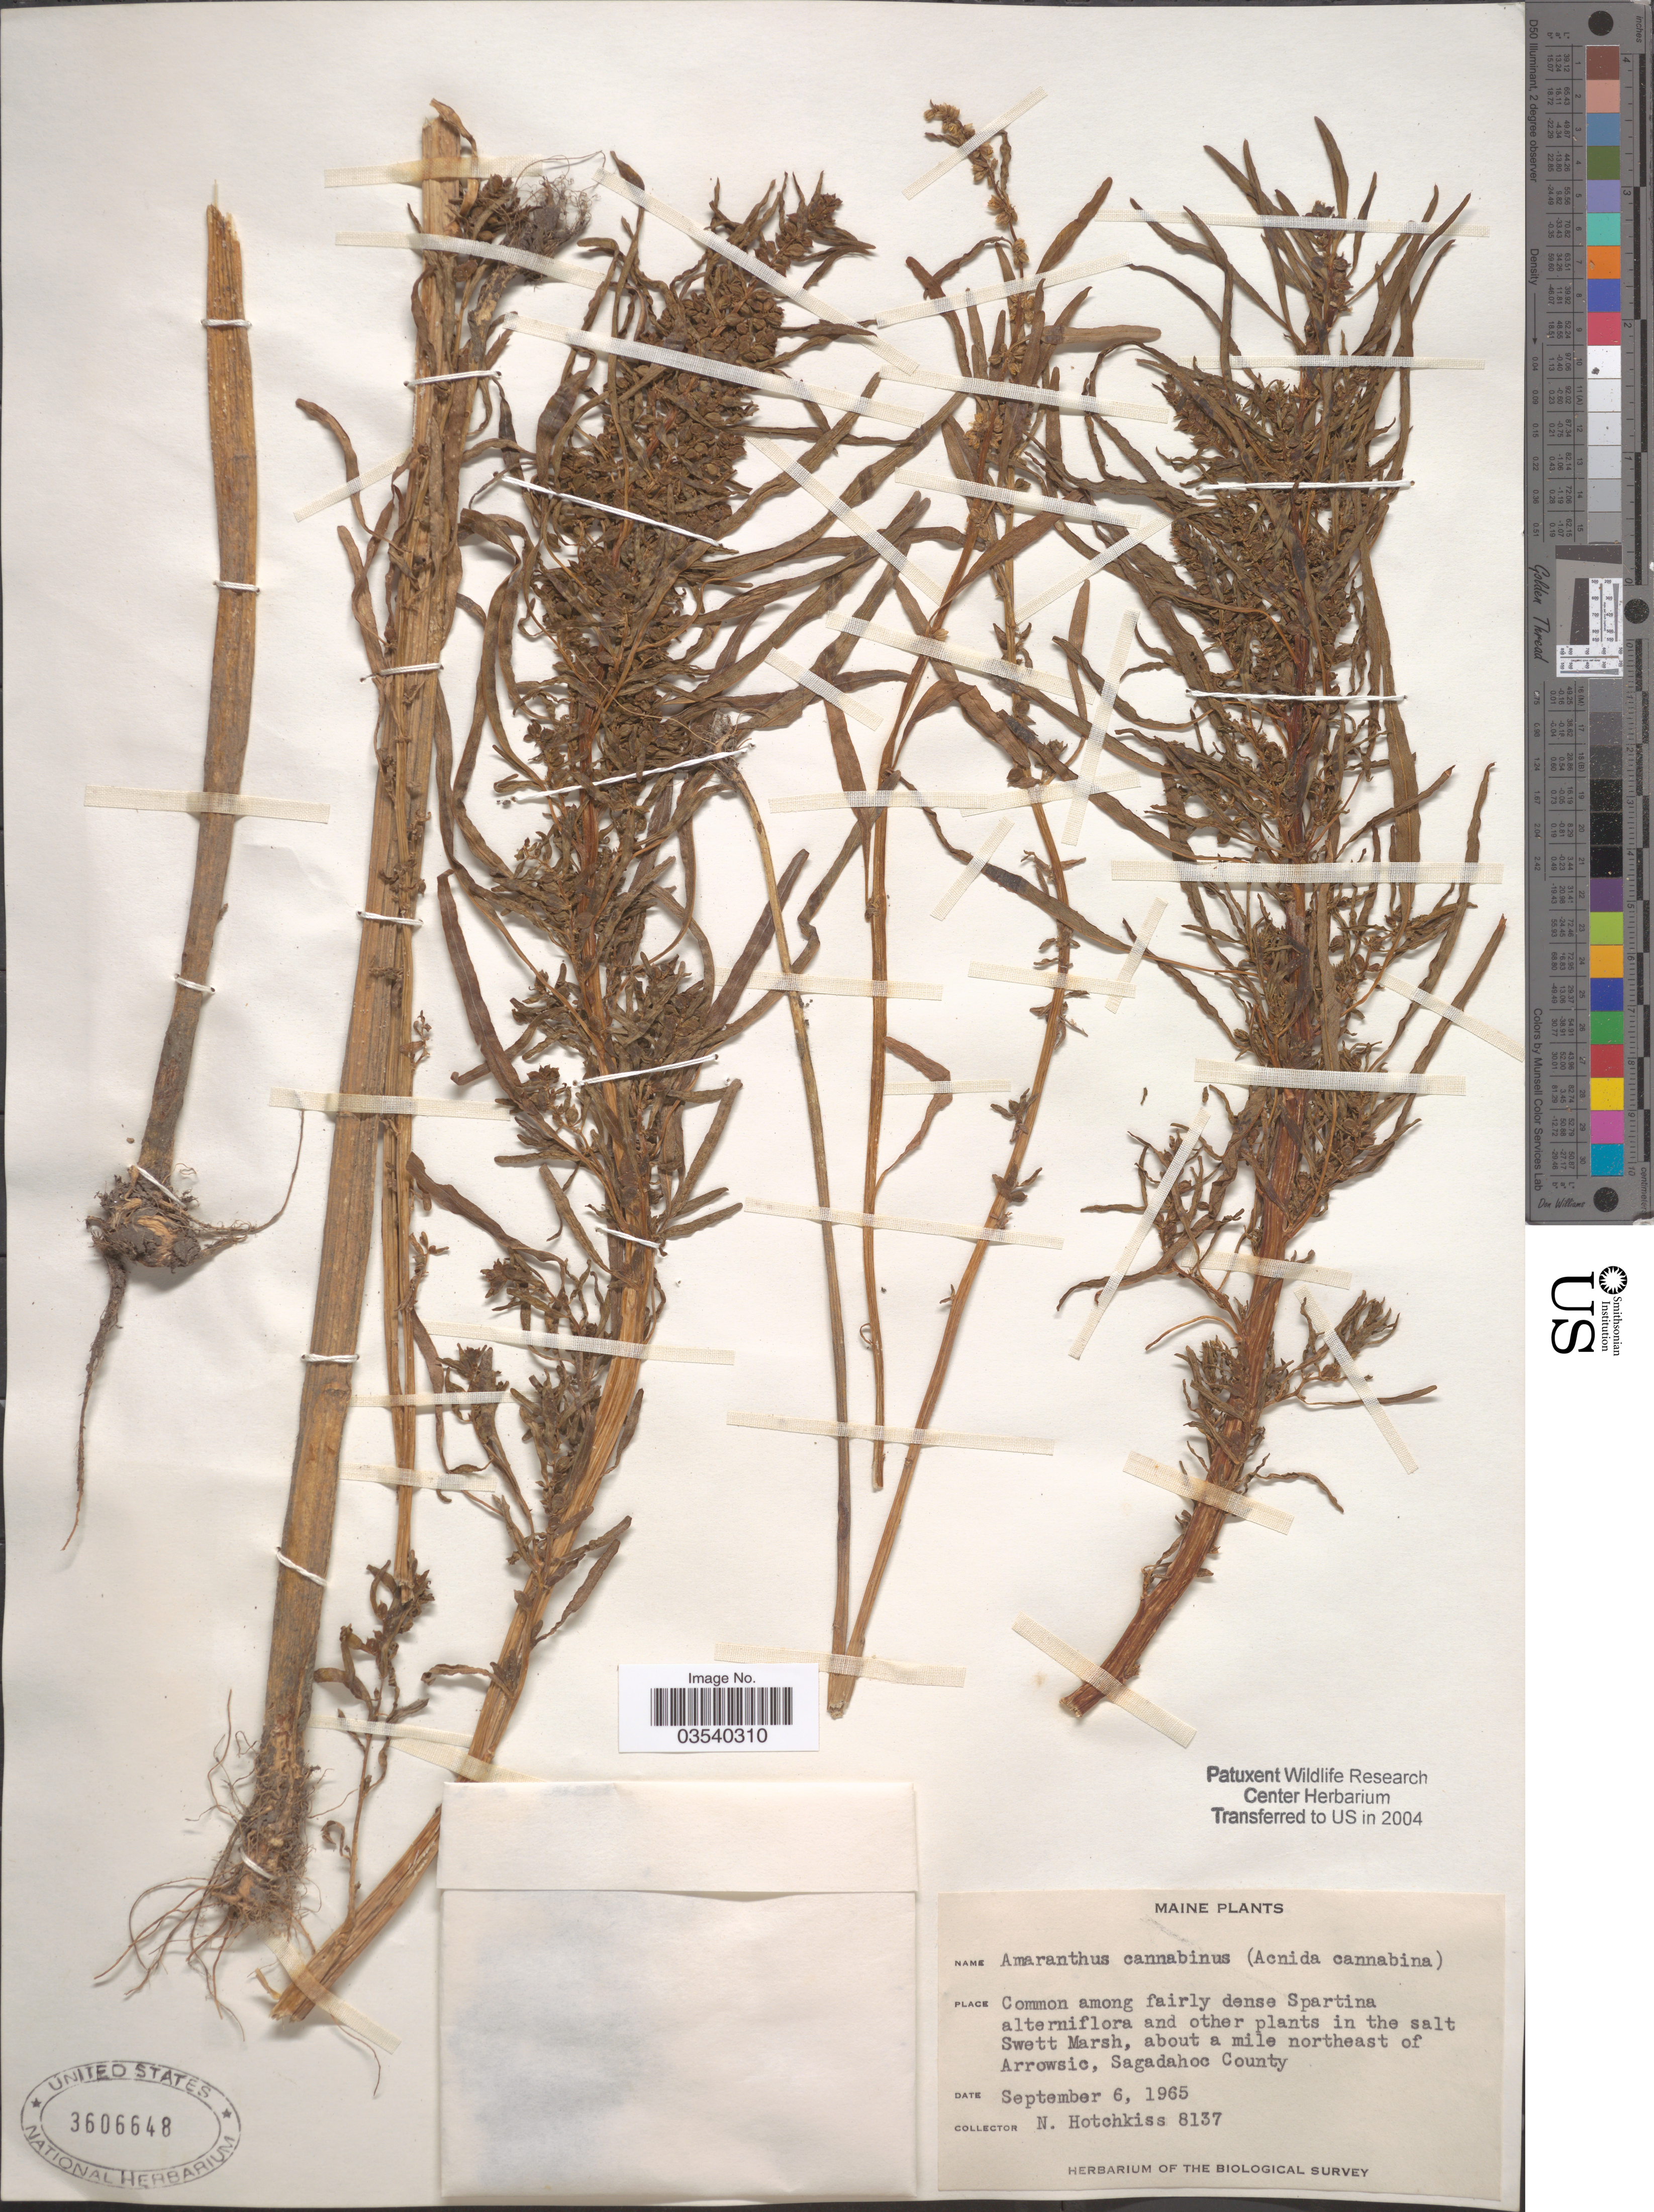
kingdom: Plantae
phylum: Tracheophyta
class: Magnoliopsida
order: Caryophyllales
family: Amaranthaceae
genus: Amaranthus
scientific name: Amaranthus cannabinus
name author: (L.) E.G. F. Sauer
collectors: N. Hotchkiss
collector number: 8137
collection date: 1965-09-06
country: United States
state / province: Maine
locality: Swett Marsh, about a mile northeast of Arrowsic, Sagadahoc County.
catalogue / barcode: US 3606648